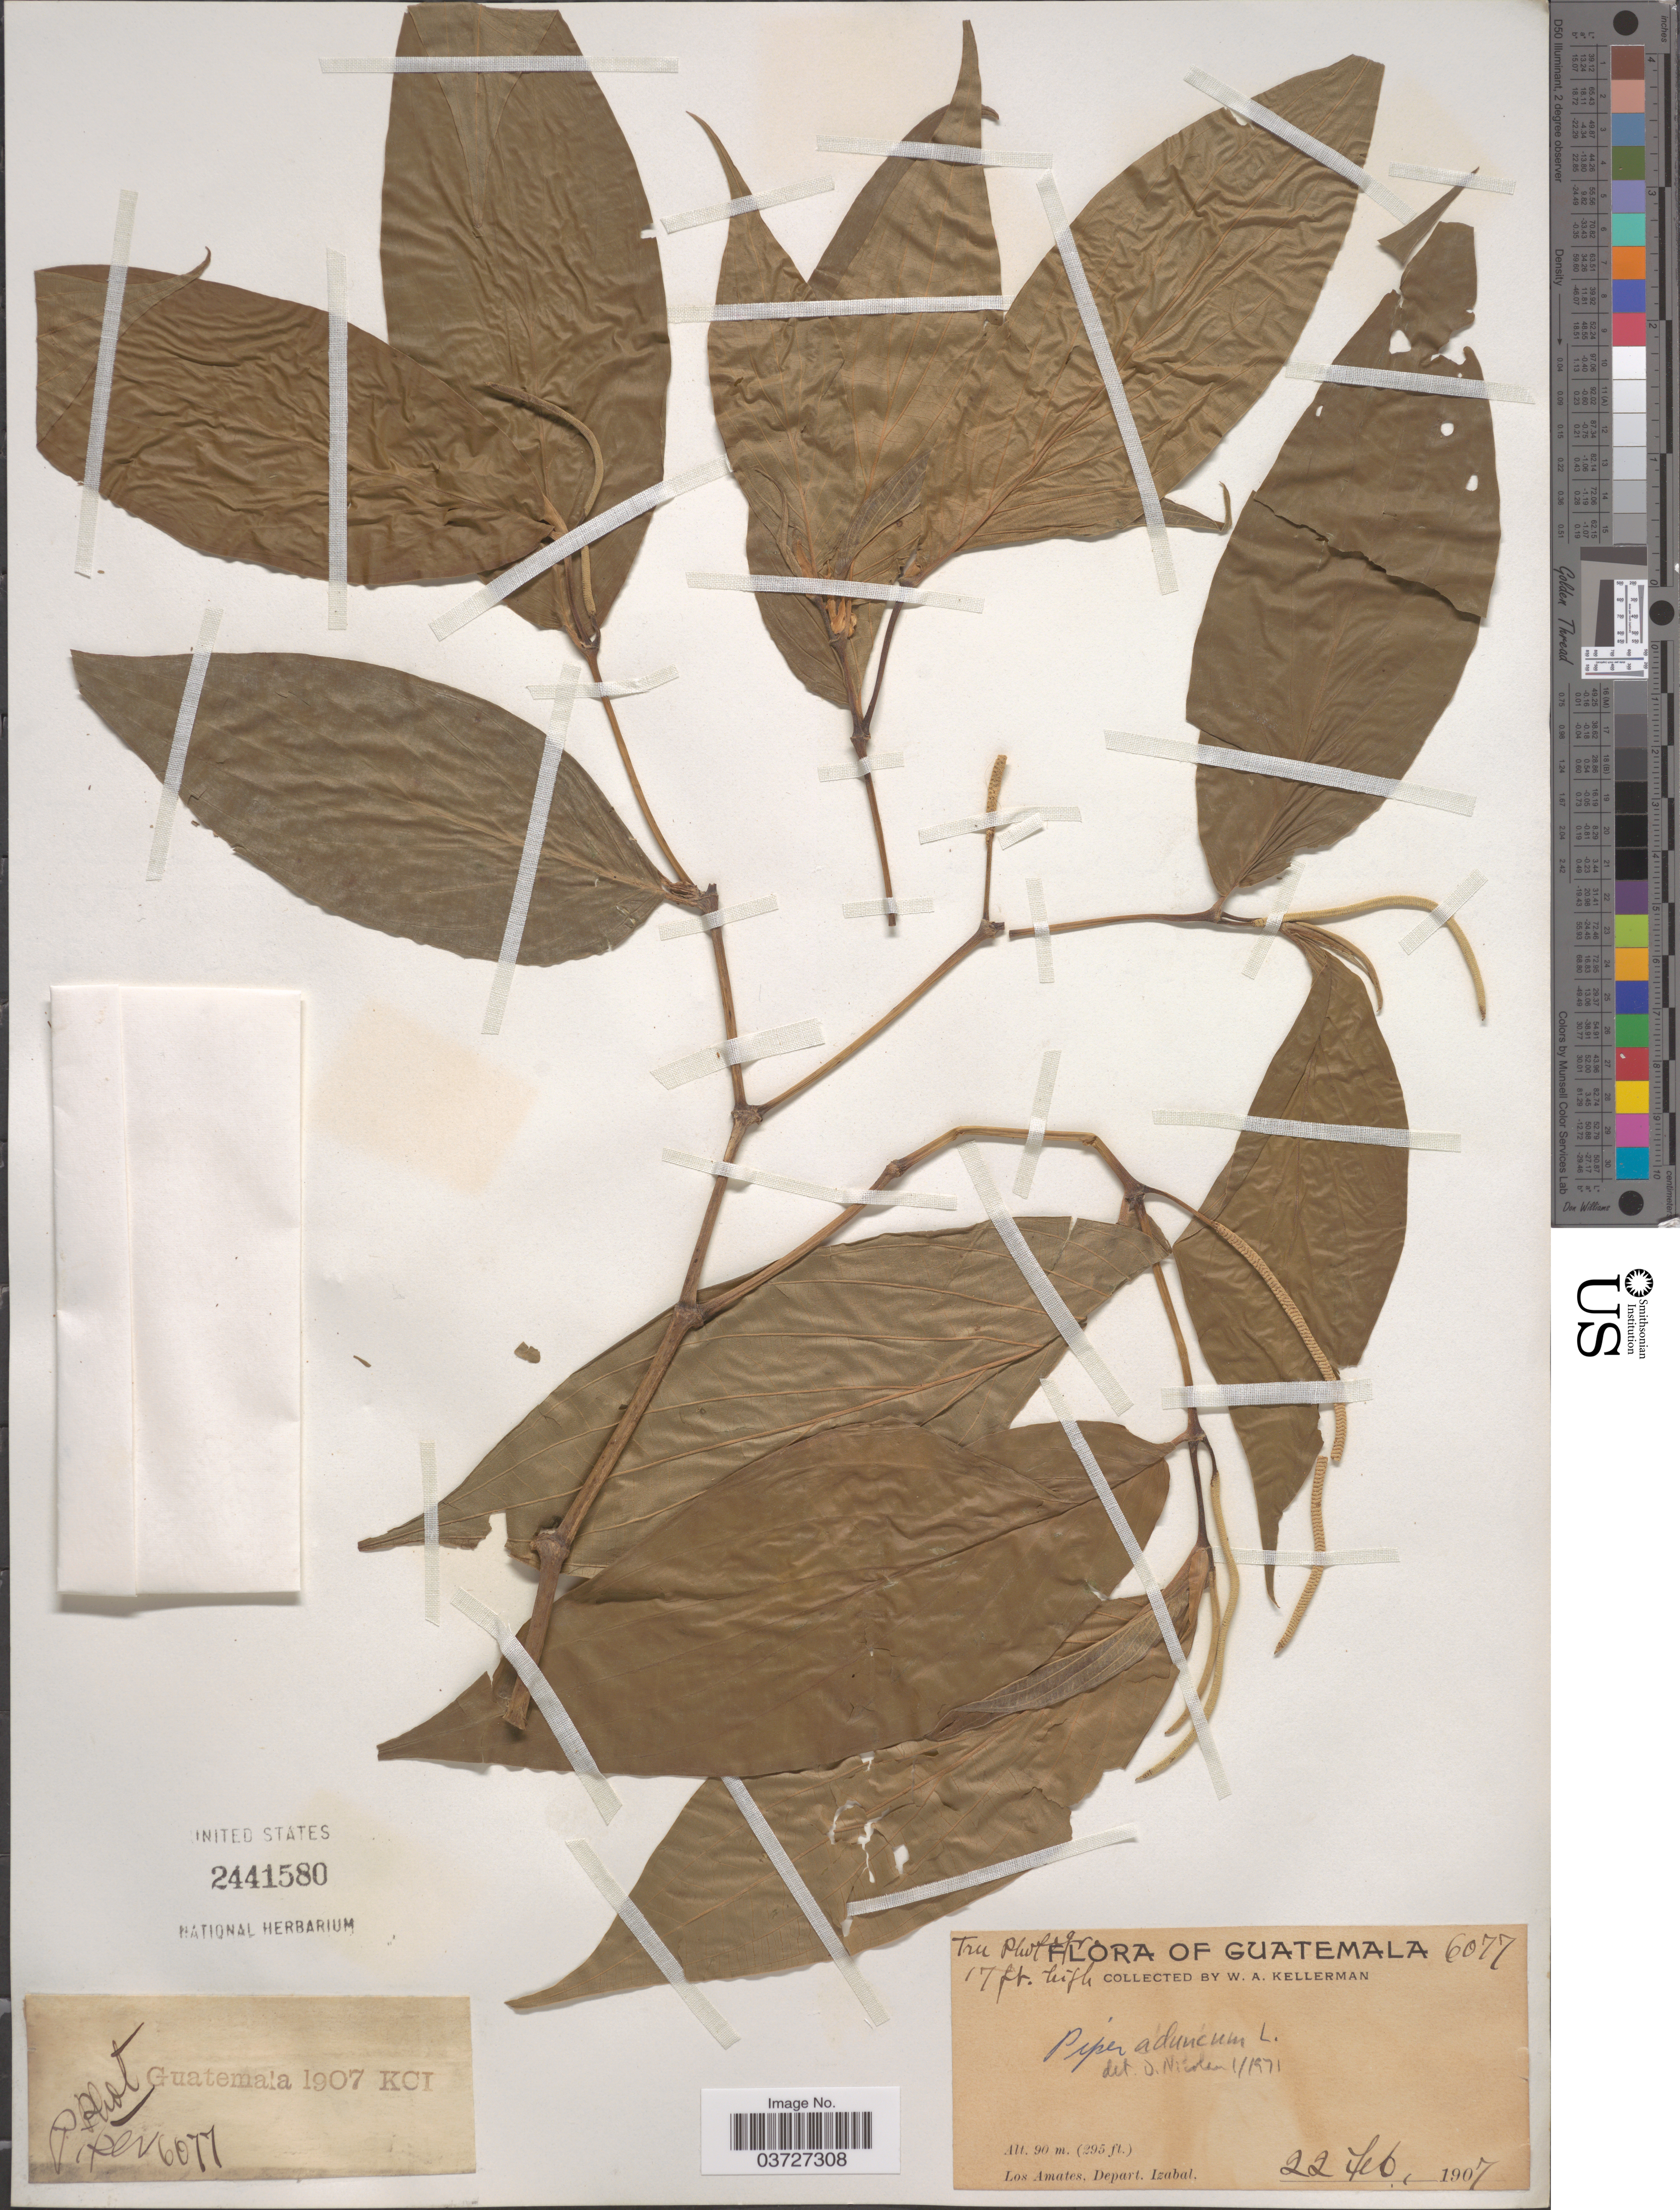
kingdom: Plantae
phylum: Tracheophyta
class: Magnoliopsida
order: Piperales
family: Piperaceae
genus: Piper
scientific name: Piper aduncum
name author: L.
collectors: W. Kellerman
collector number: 6077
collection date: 1907-02-22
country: Guatemala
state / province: Izabal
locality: Los maates, Depart. Izabal.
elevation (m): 90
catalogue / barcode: US 2441580